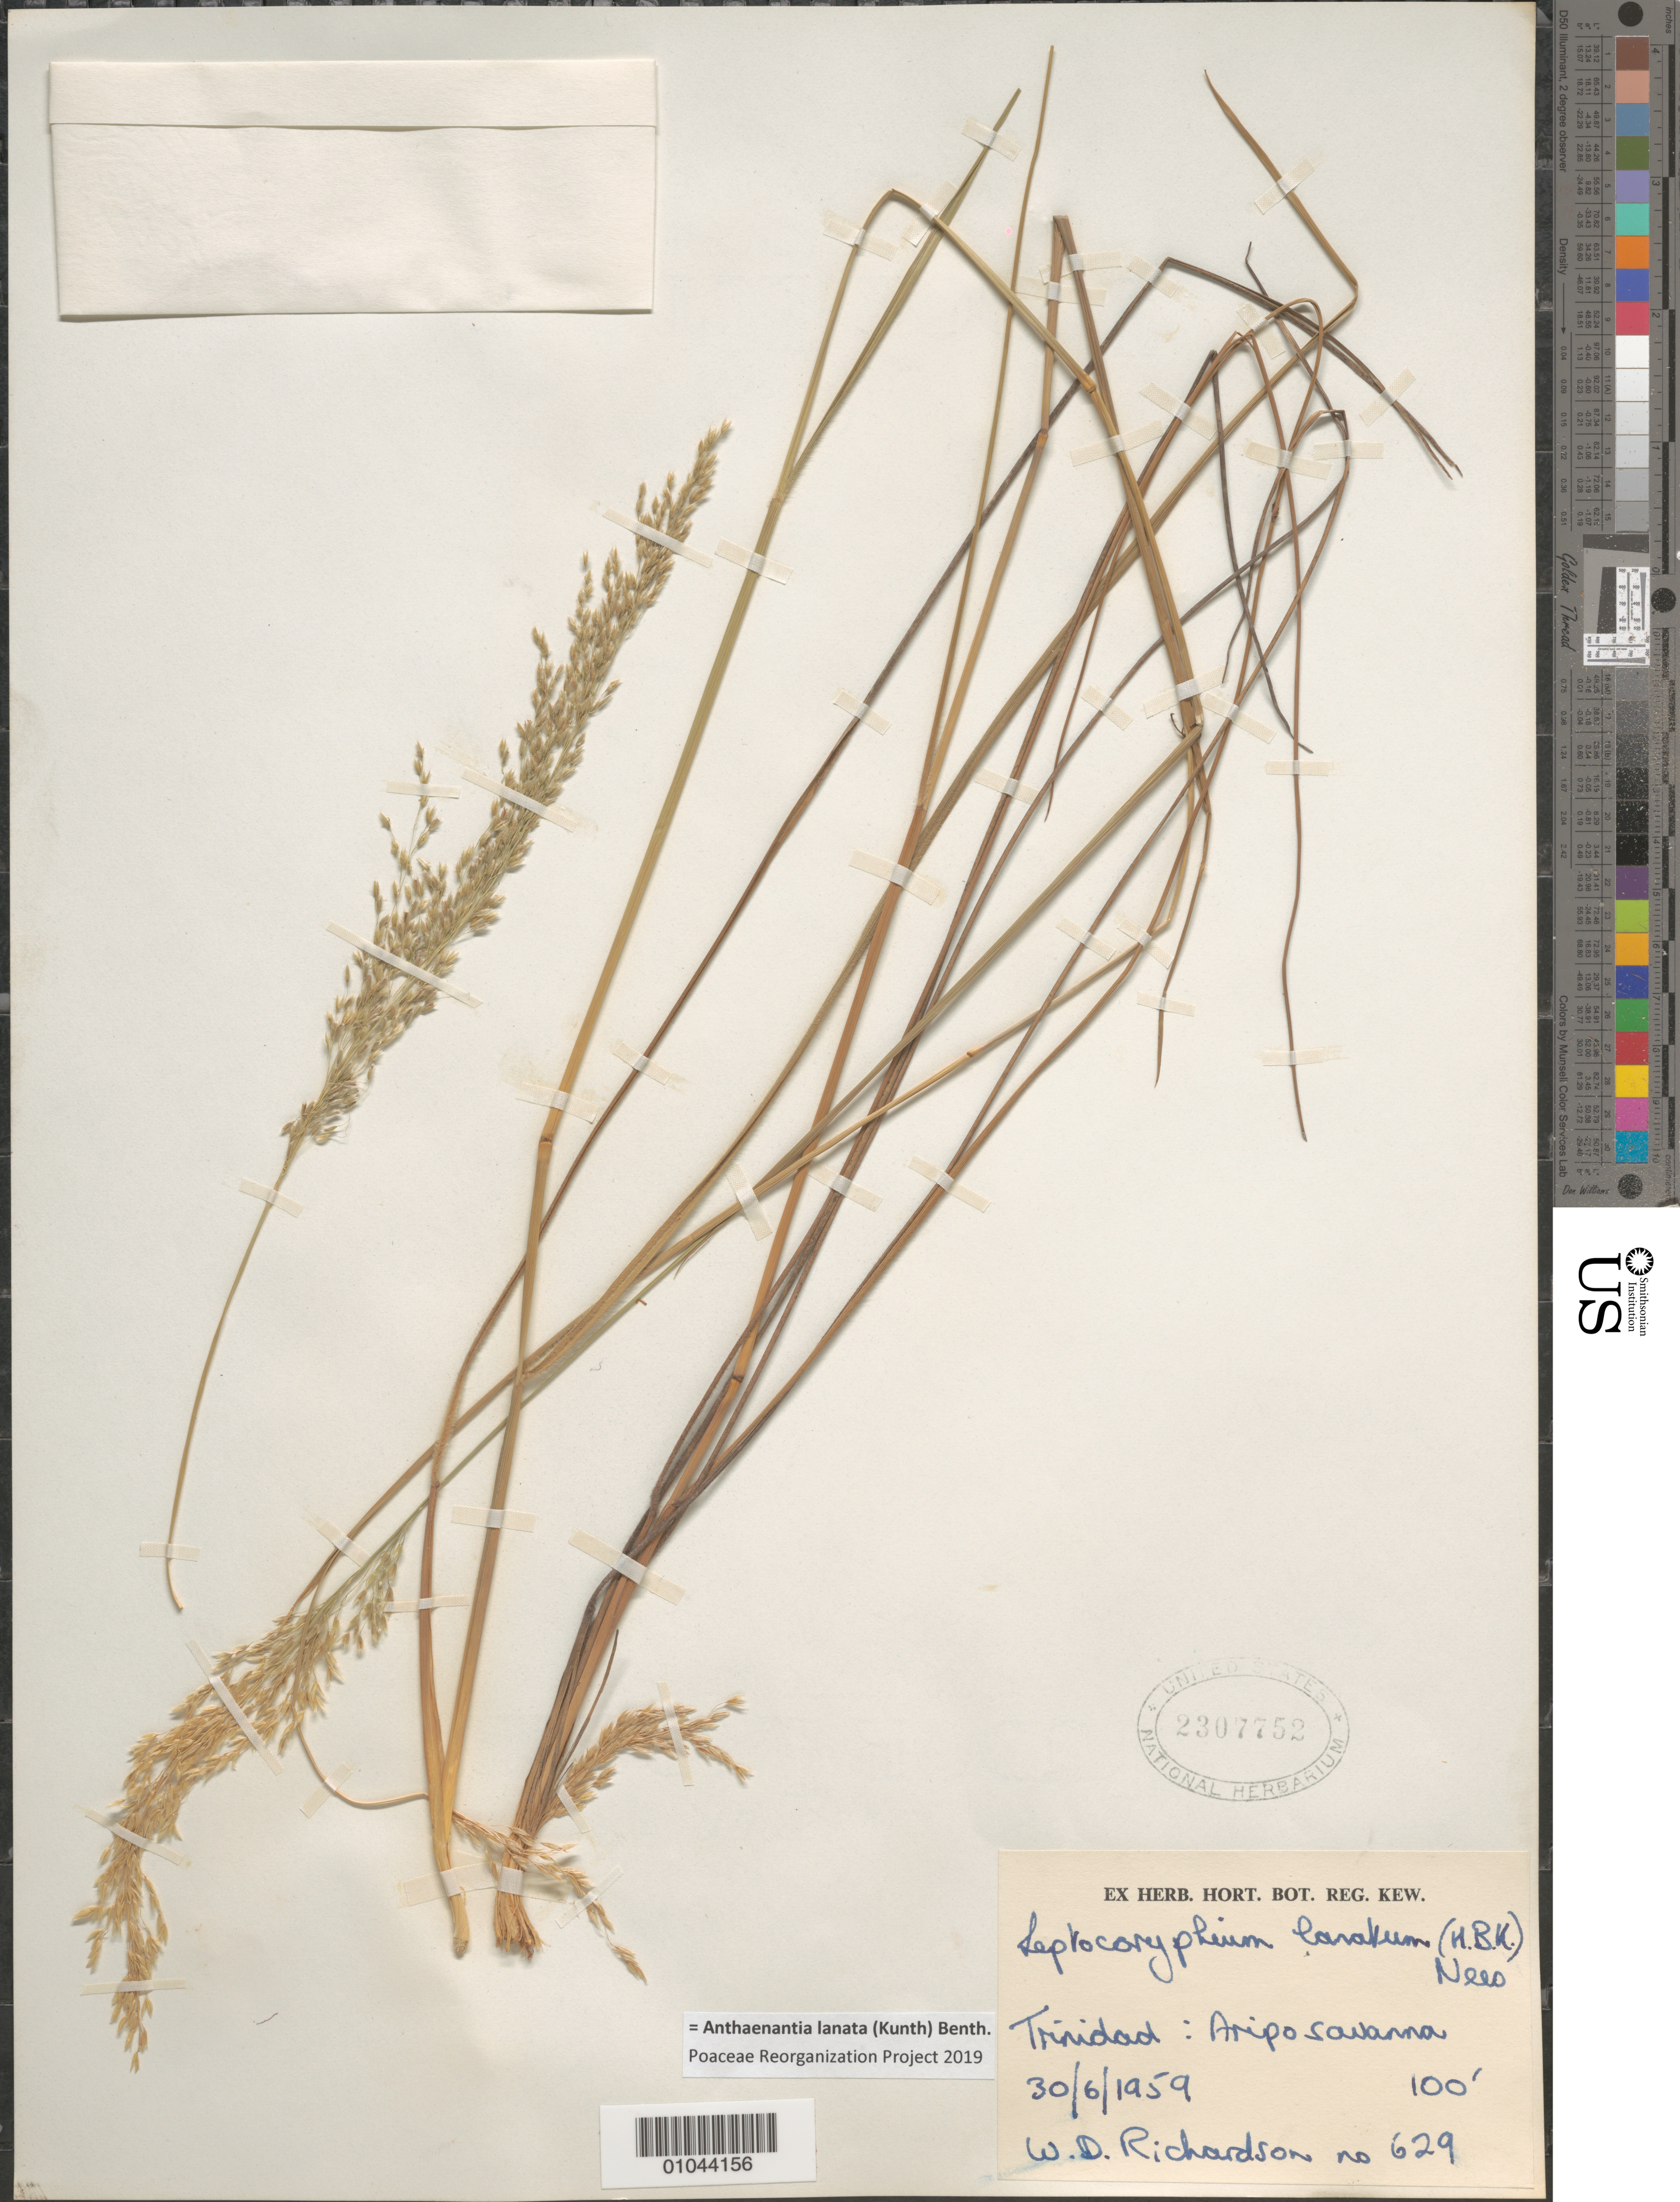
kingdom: Plantae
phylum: Tracheophyta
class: Liliopsida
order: Poales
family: Poaceae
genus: Leptocoryphium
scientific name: Leptocoryphium lanatum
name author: (Kunth) Nees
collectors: W. D. Richardson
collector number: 629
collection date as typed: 30 Jun 1959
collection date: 1959-06-30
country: Trinidad and Tobago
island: Trinidad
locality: Aripo Savanna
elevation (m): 100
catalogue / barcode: US 2307752